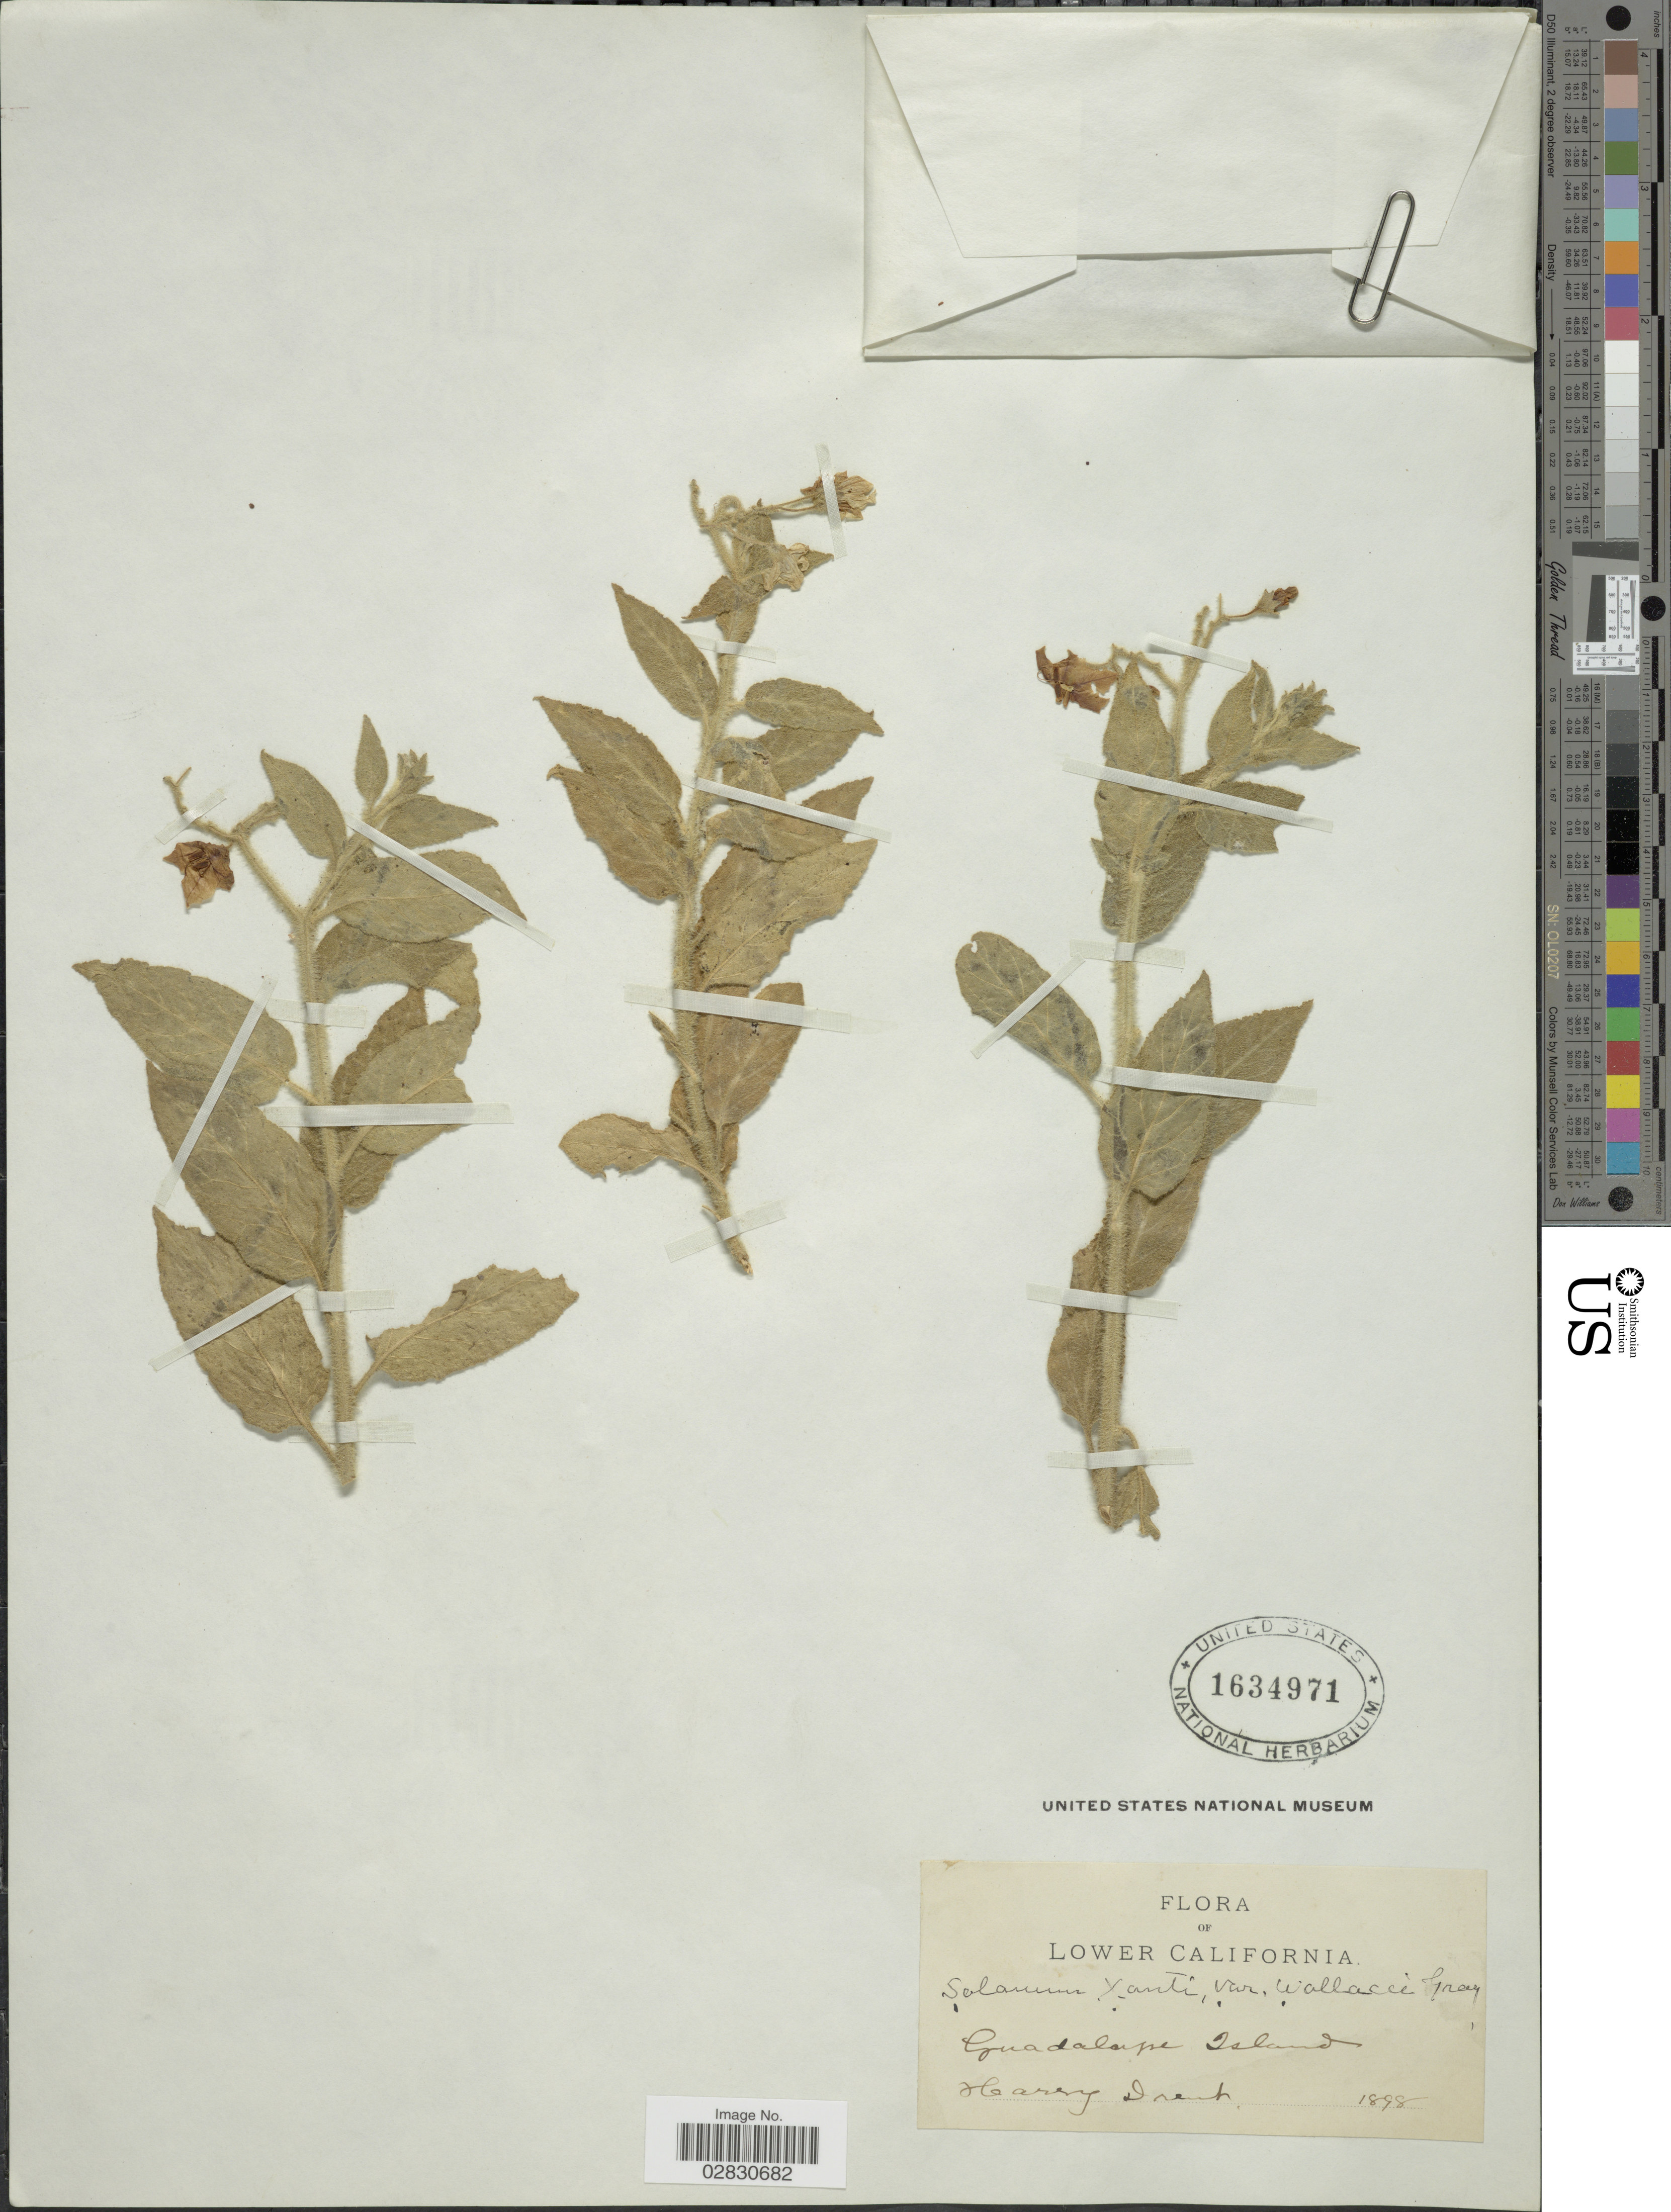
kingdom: Plantae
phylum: Tracheophyta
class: Magnoliopsida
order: Solanales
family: Solanaceae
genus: Solanum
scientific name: Solanum xanti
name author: A. Gray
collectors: H. Drent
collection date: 1898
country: Mexico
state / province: Baja California Norte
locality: Lower California. Guadalupe Island.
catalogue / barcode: US 1634971